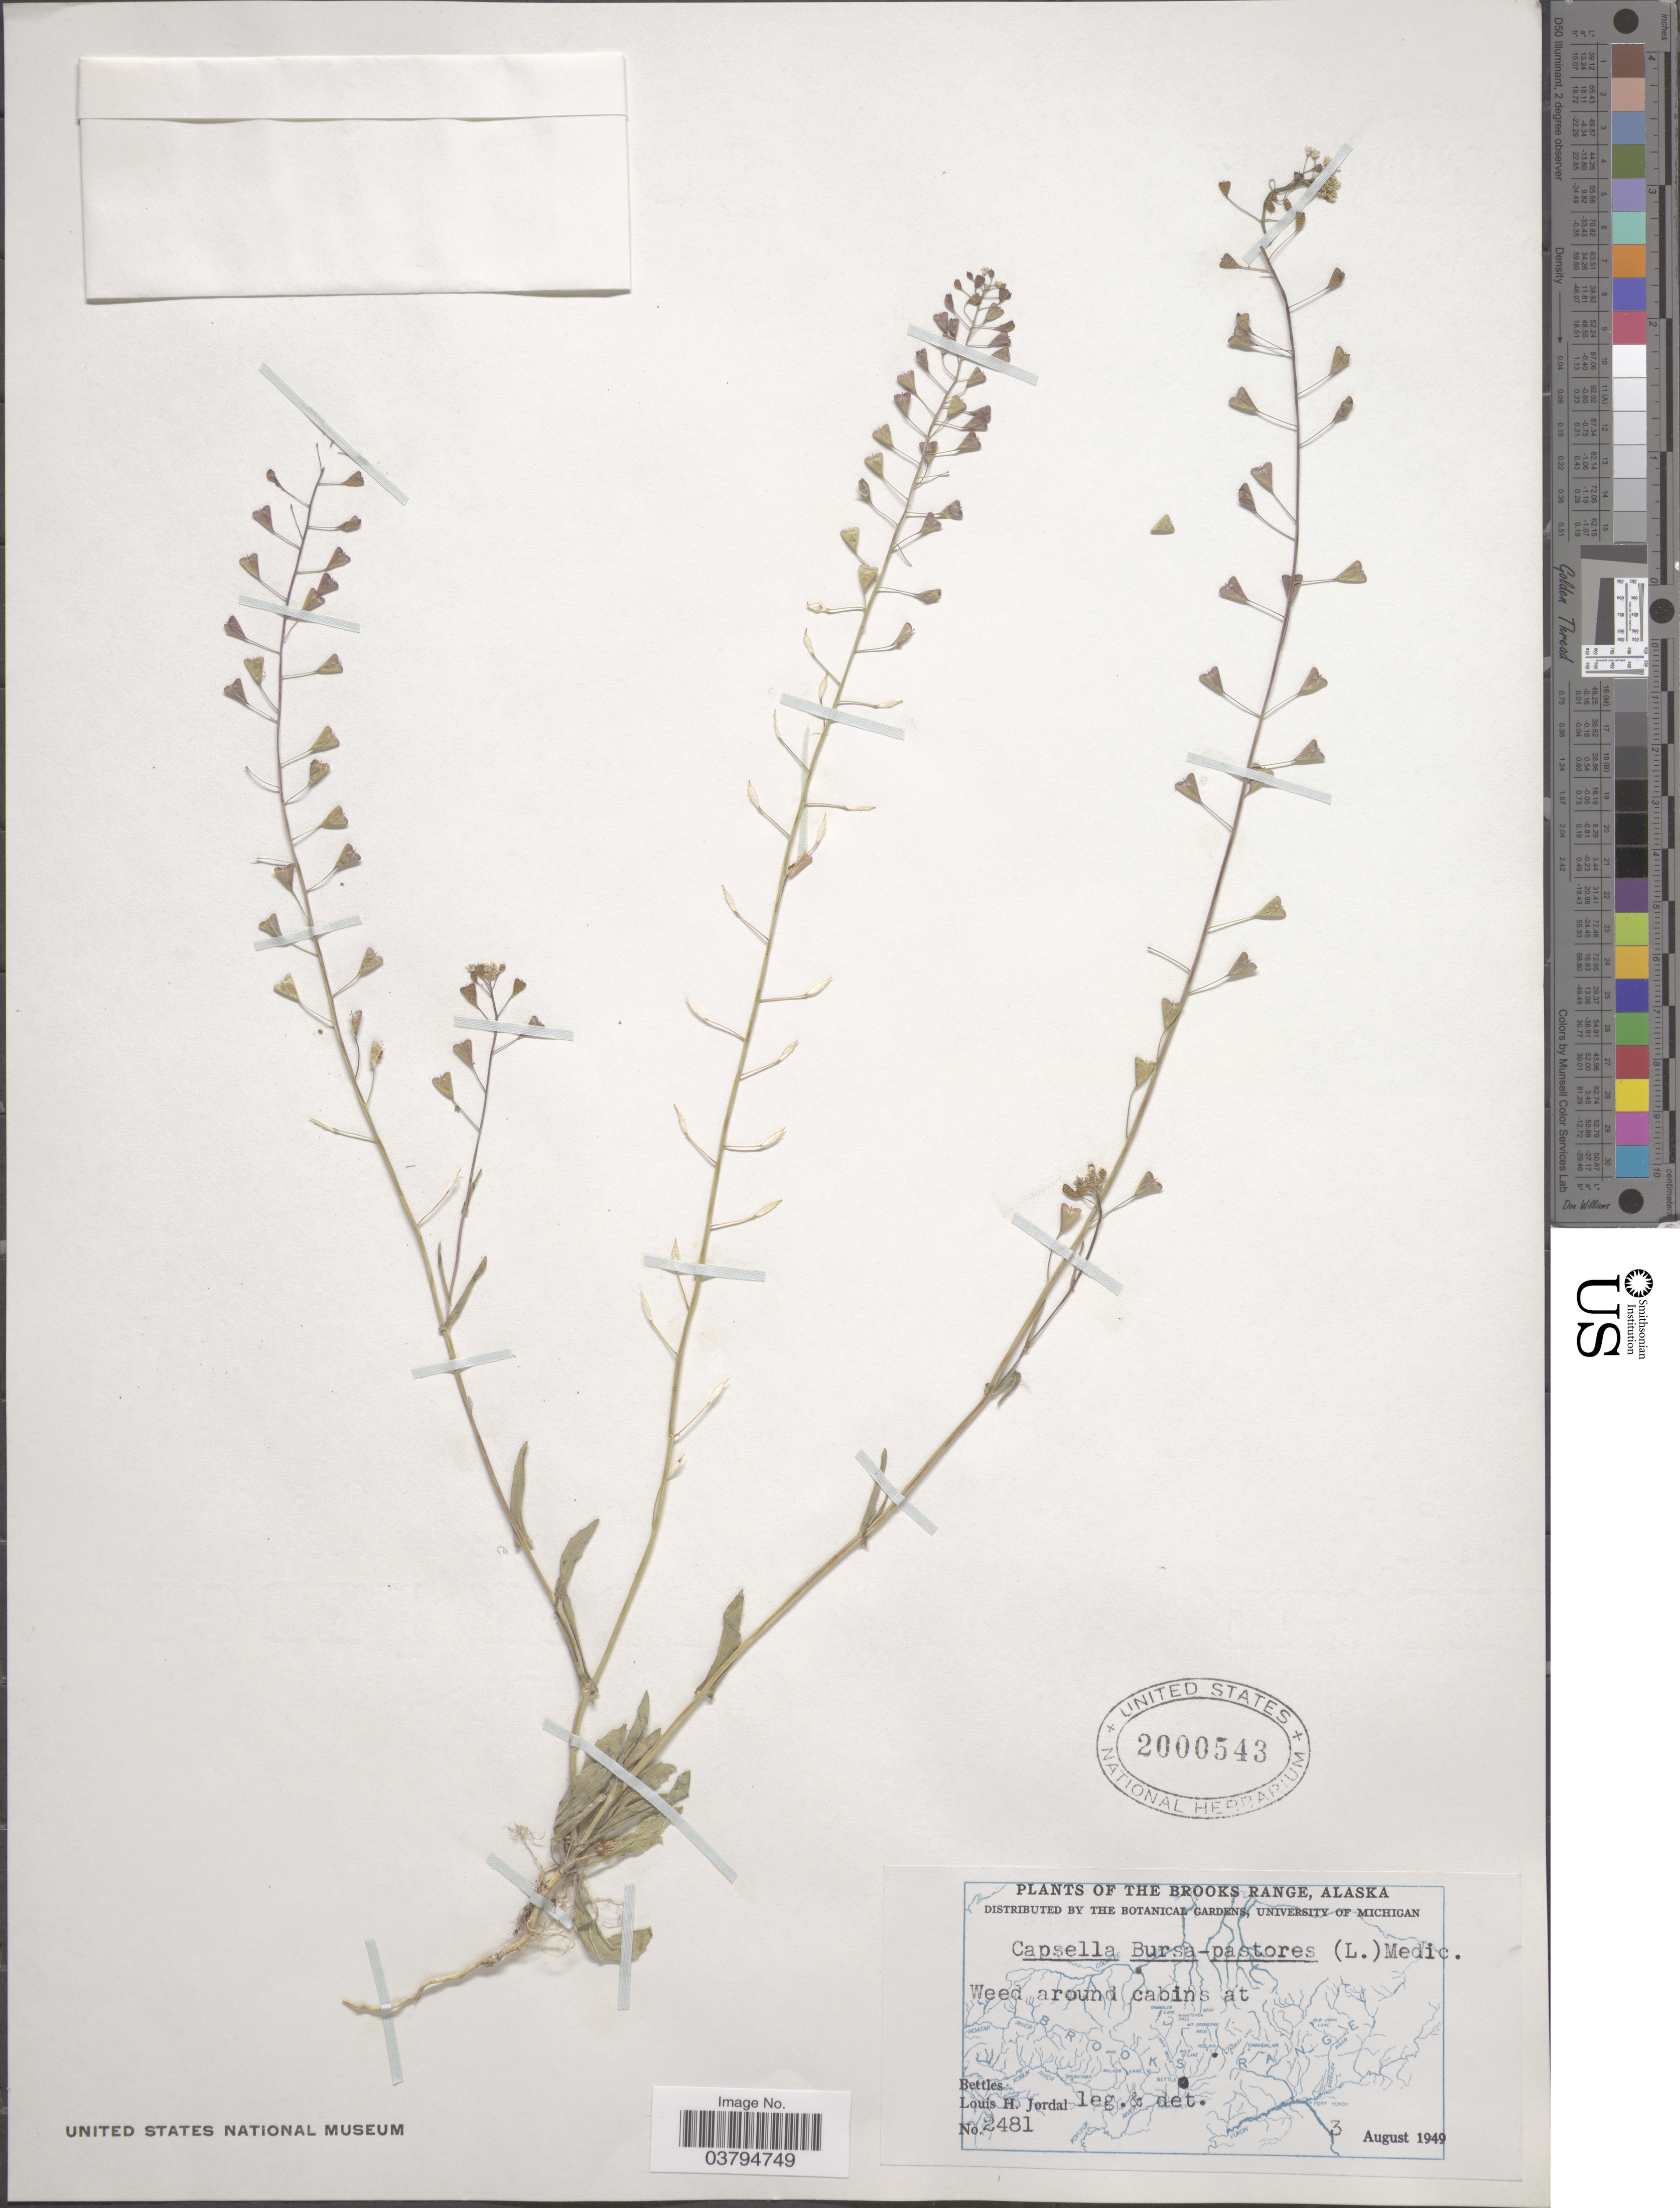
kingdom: Plantae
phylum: Tracheophyta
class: Magnoliopsida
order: Brassicales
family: Brassicaceae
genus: Capsella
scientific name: Capsella bursa-pastoris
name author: (L.) Medik.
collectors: L. Jordal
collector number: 2481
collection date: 1949-08-03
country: United States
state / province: Alaska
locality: The Brooks Range. Weed around cabins at Bettles.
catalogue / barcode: US 2000543